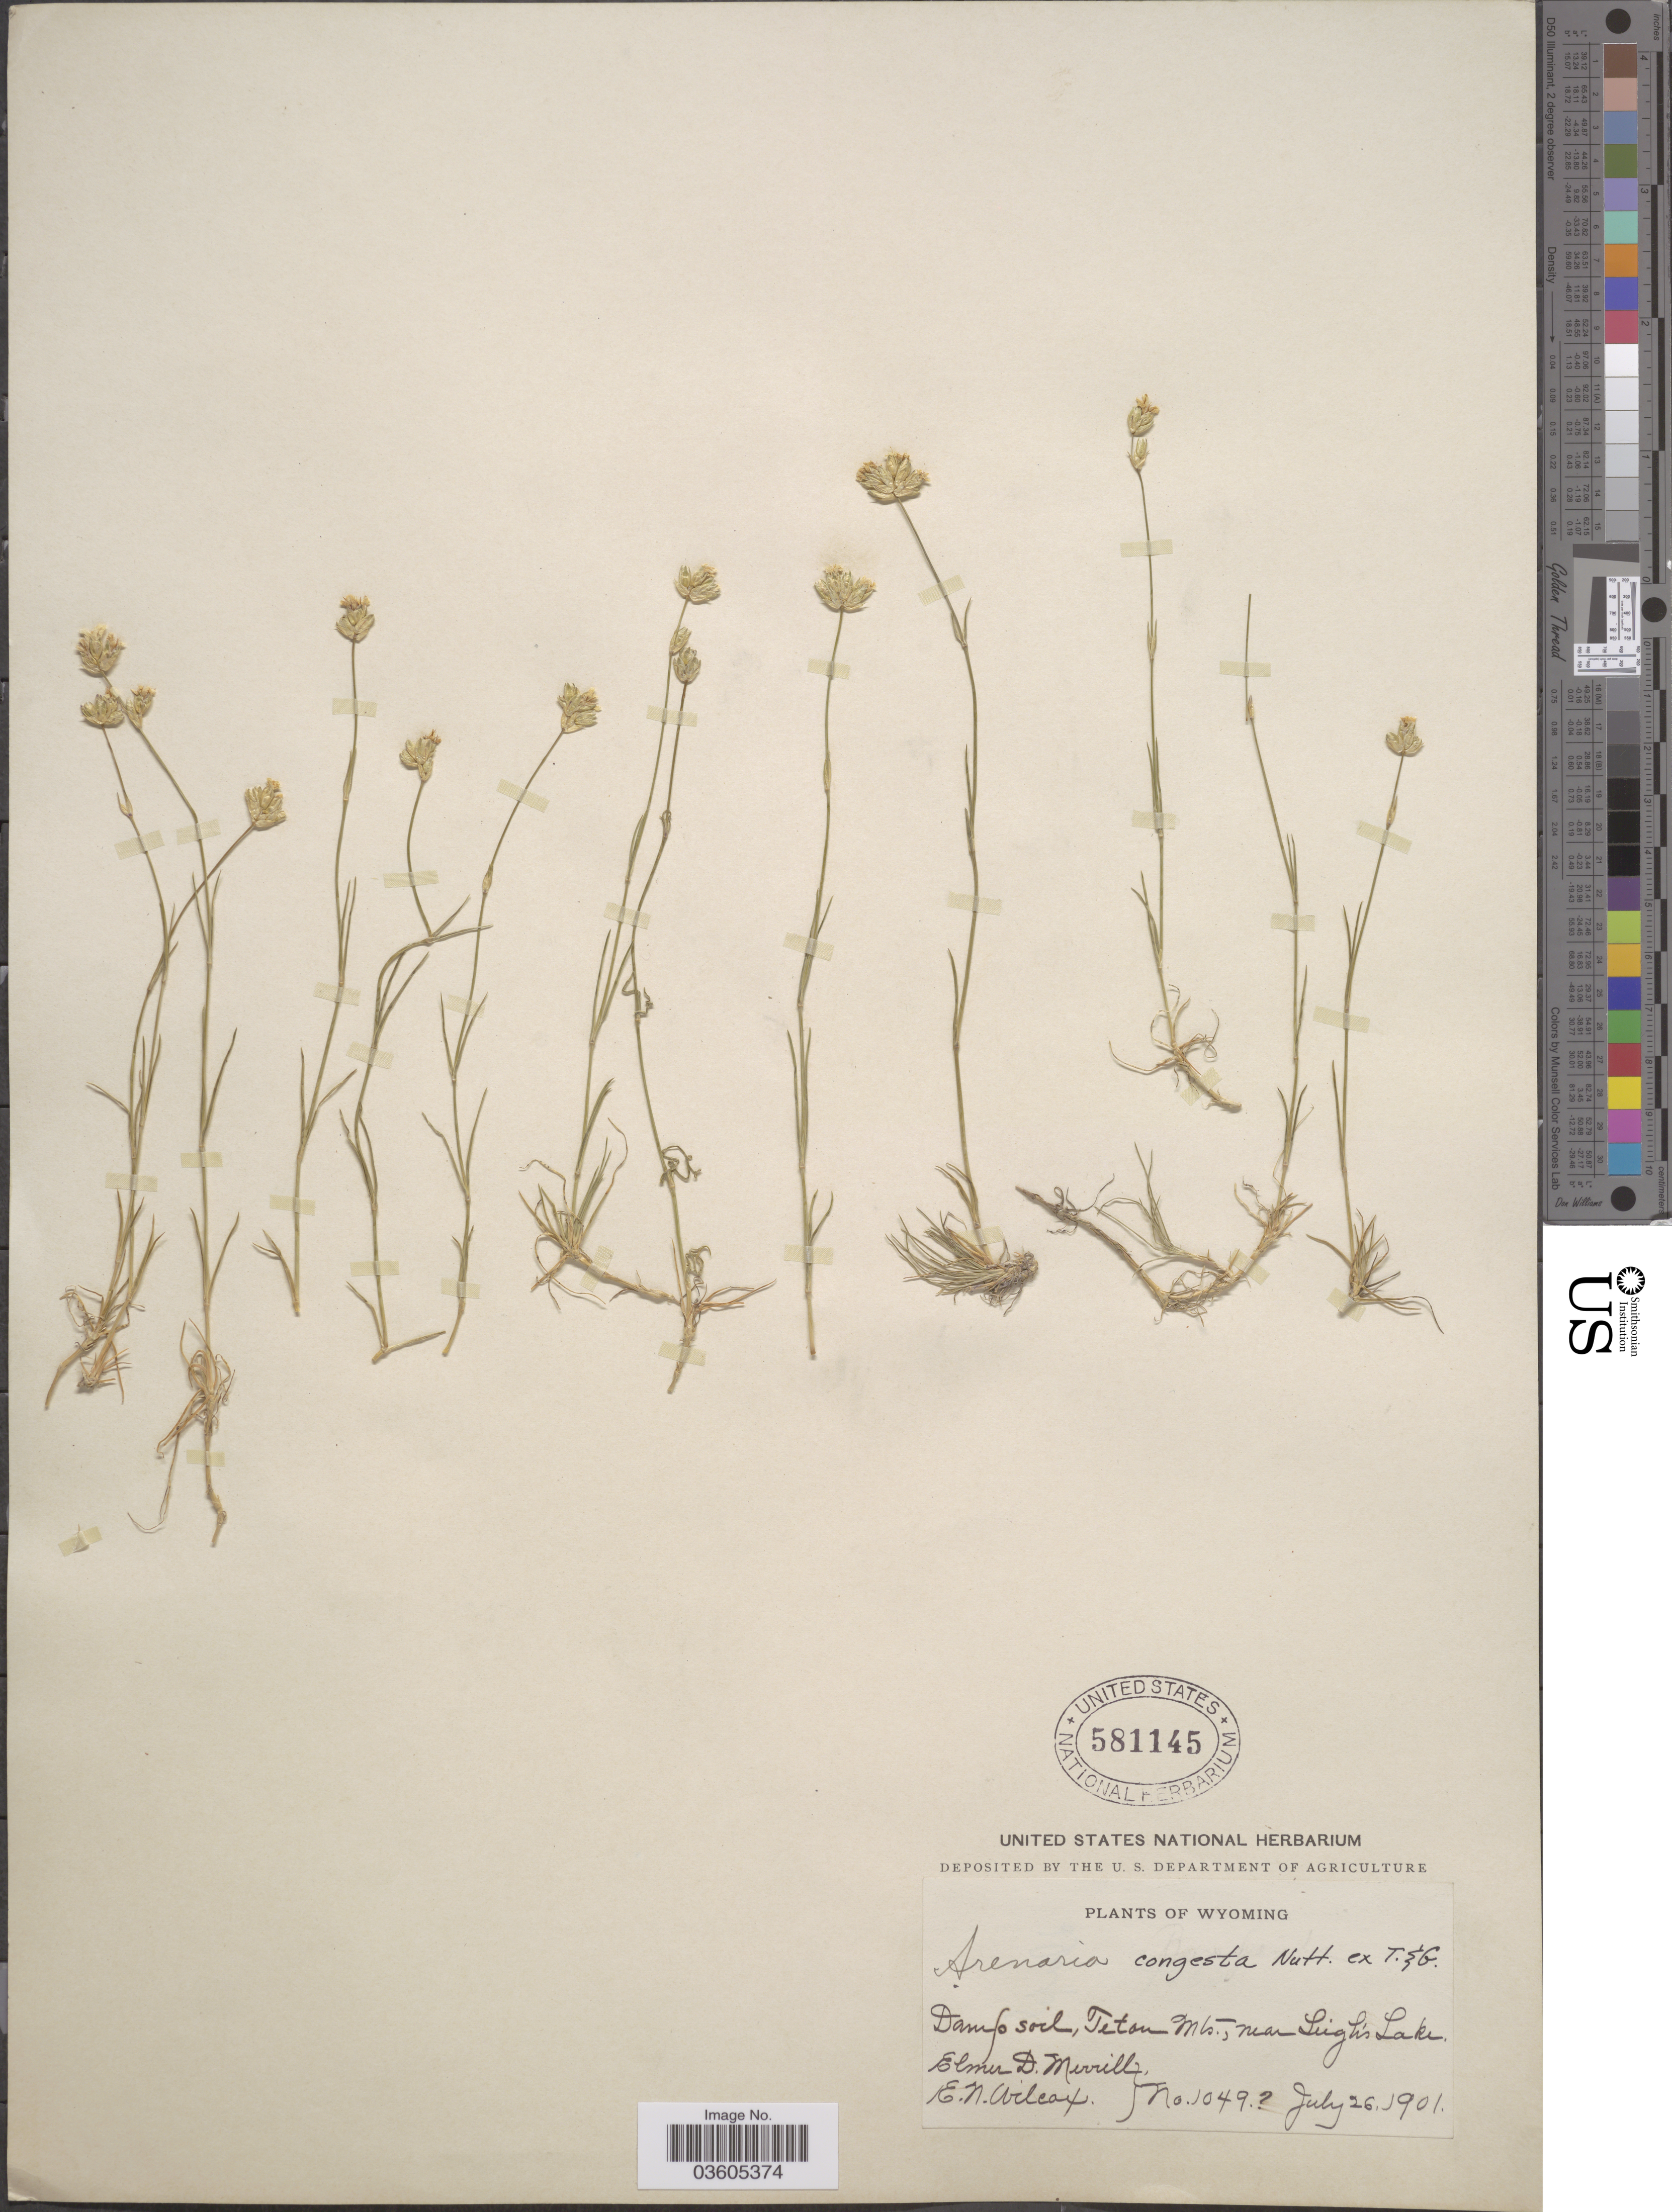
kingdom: Plantae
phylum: Tracheophyta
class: Magnoliopsida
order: Caryophyllales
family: Caryophyllaceae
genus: Eremogone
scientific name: Eremogone congesta var. congesta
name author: (Nutt.) Ikonn.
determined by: Strong, Mark T., (BOT), Smithsonian Institution - National Museum of Natural History (UNITED STATES)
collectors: E. D. Merrill & E. Wilcox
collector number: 1049?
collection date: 1901-07-26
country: United States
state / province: Wyoming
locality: Teton Mts., near Leigh's Lake.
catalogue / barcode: US 581145